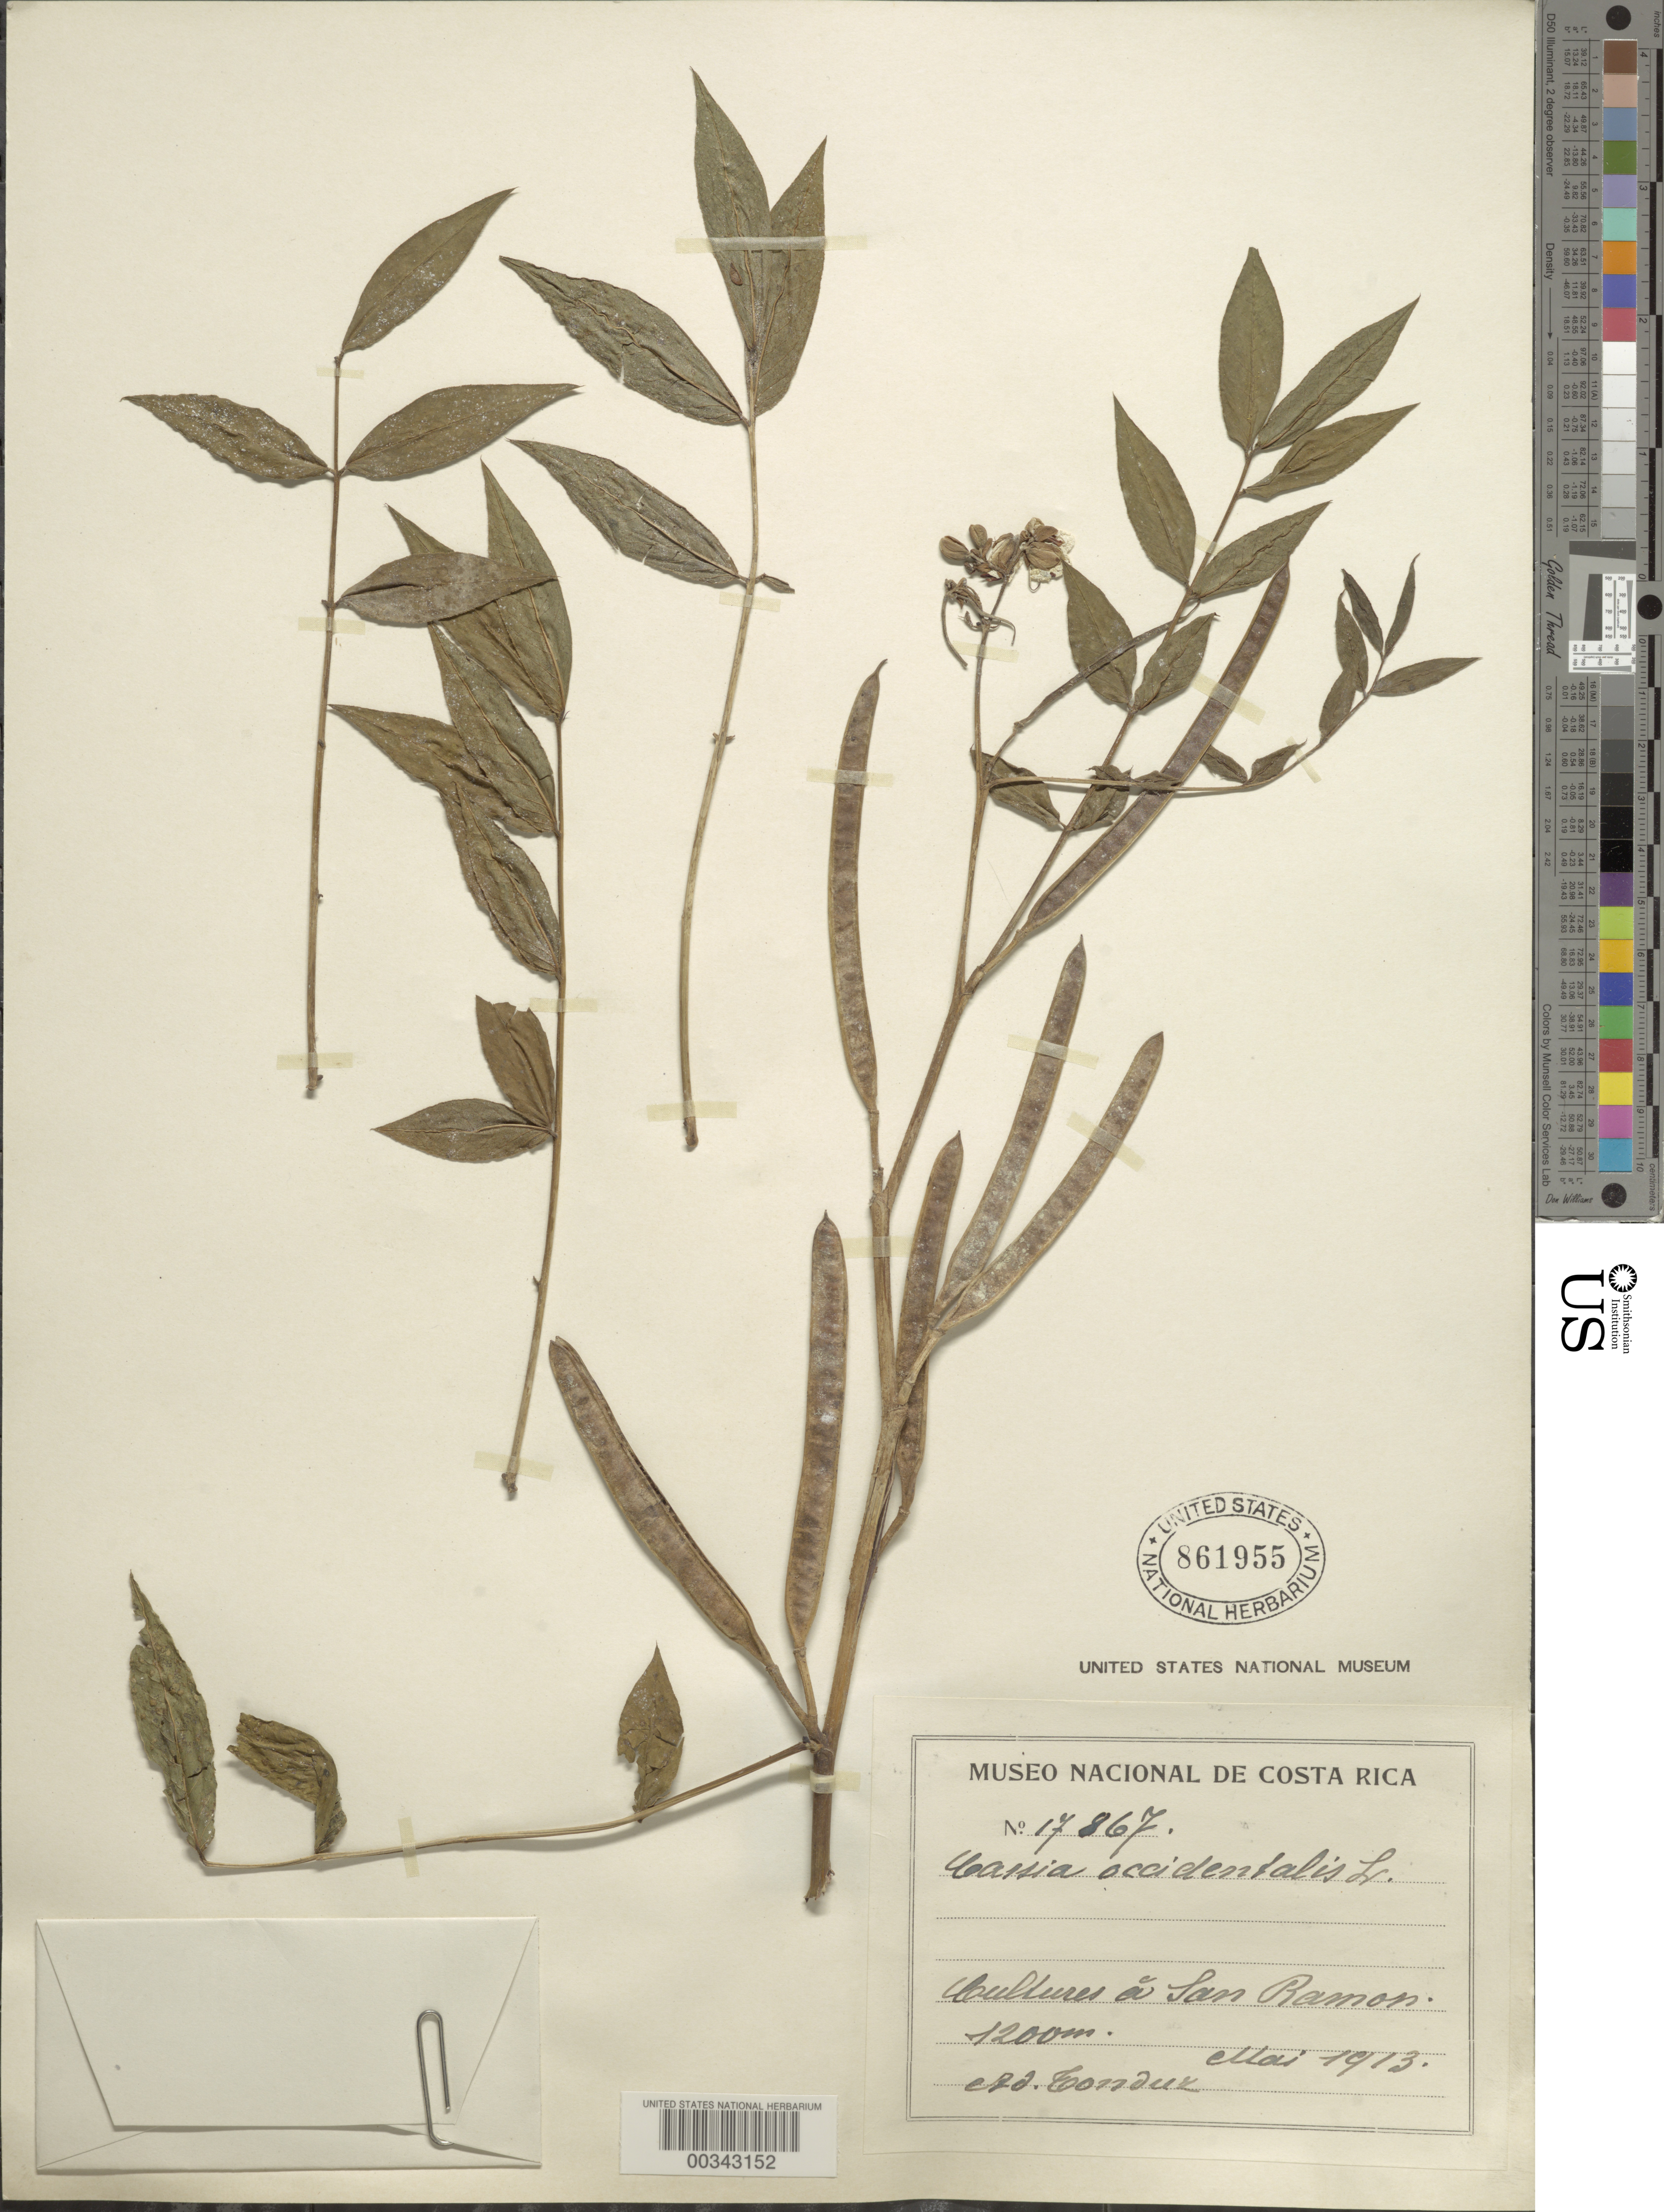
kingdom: Plantae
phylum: Tracheophyta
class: Magnoliopsida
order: Fabales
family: Fabaceae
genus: Senna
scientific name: Senna occidentalis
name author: (L.) Link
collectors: A. Tonduz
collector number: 17867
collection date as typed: May 1913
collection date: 1913-05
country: Costa Rica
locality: San Ramon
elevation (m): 1200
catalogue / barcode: US 861955